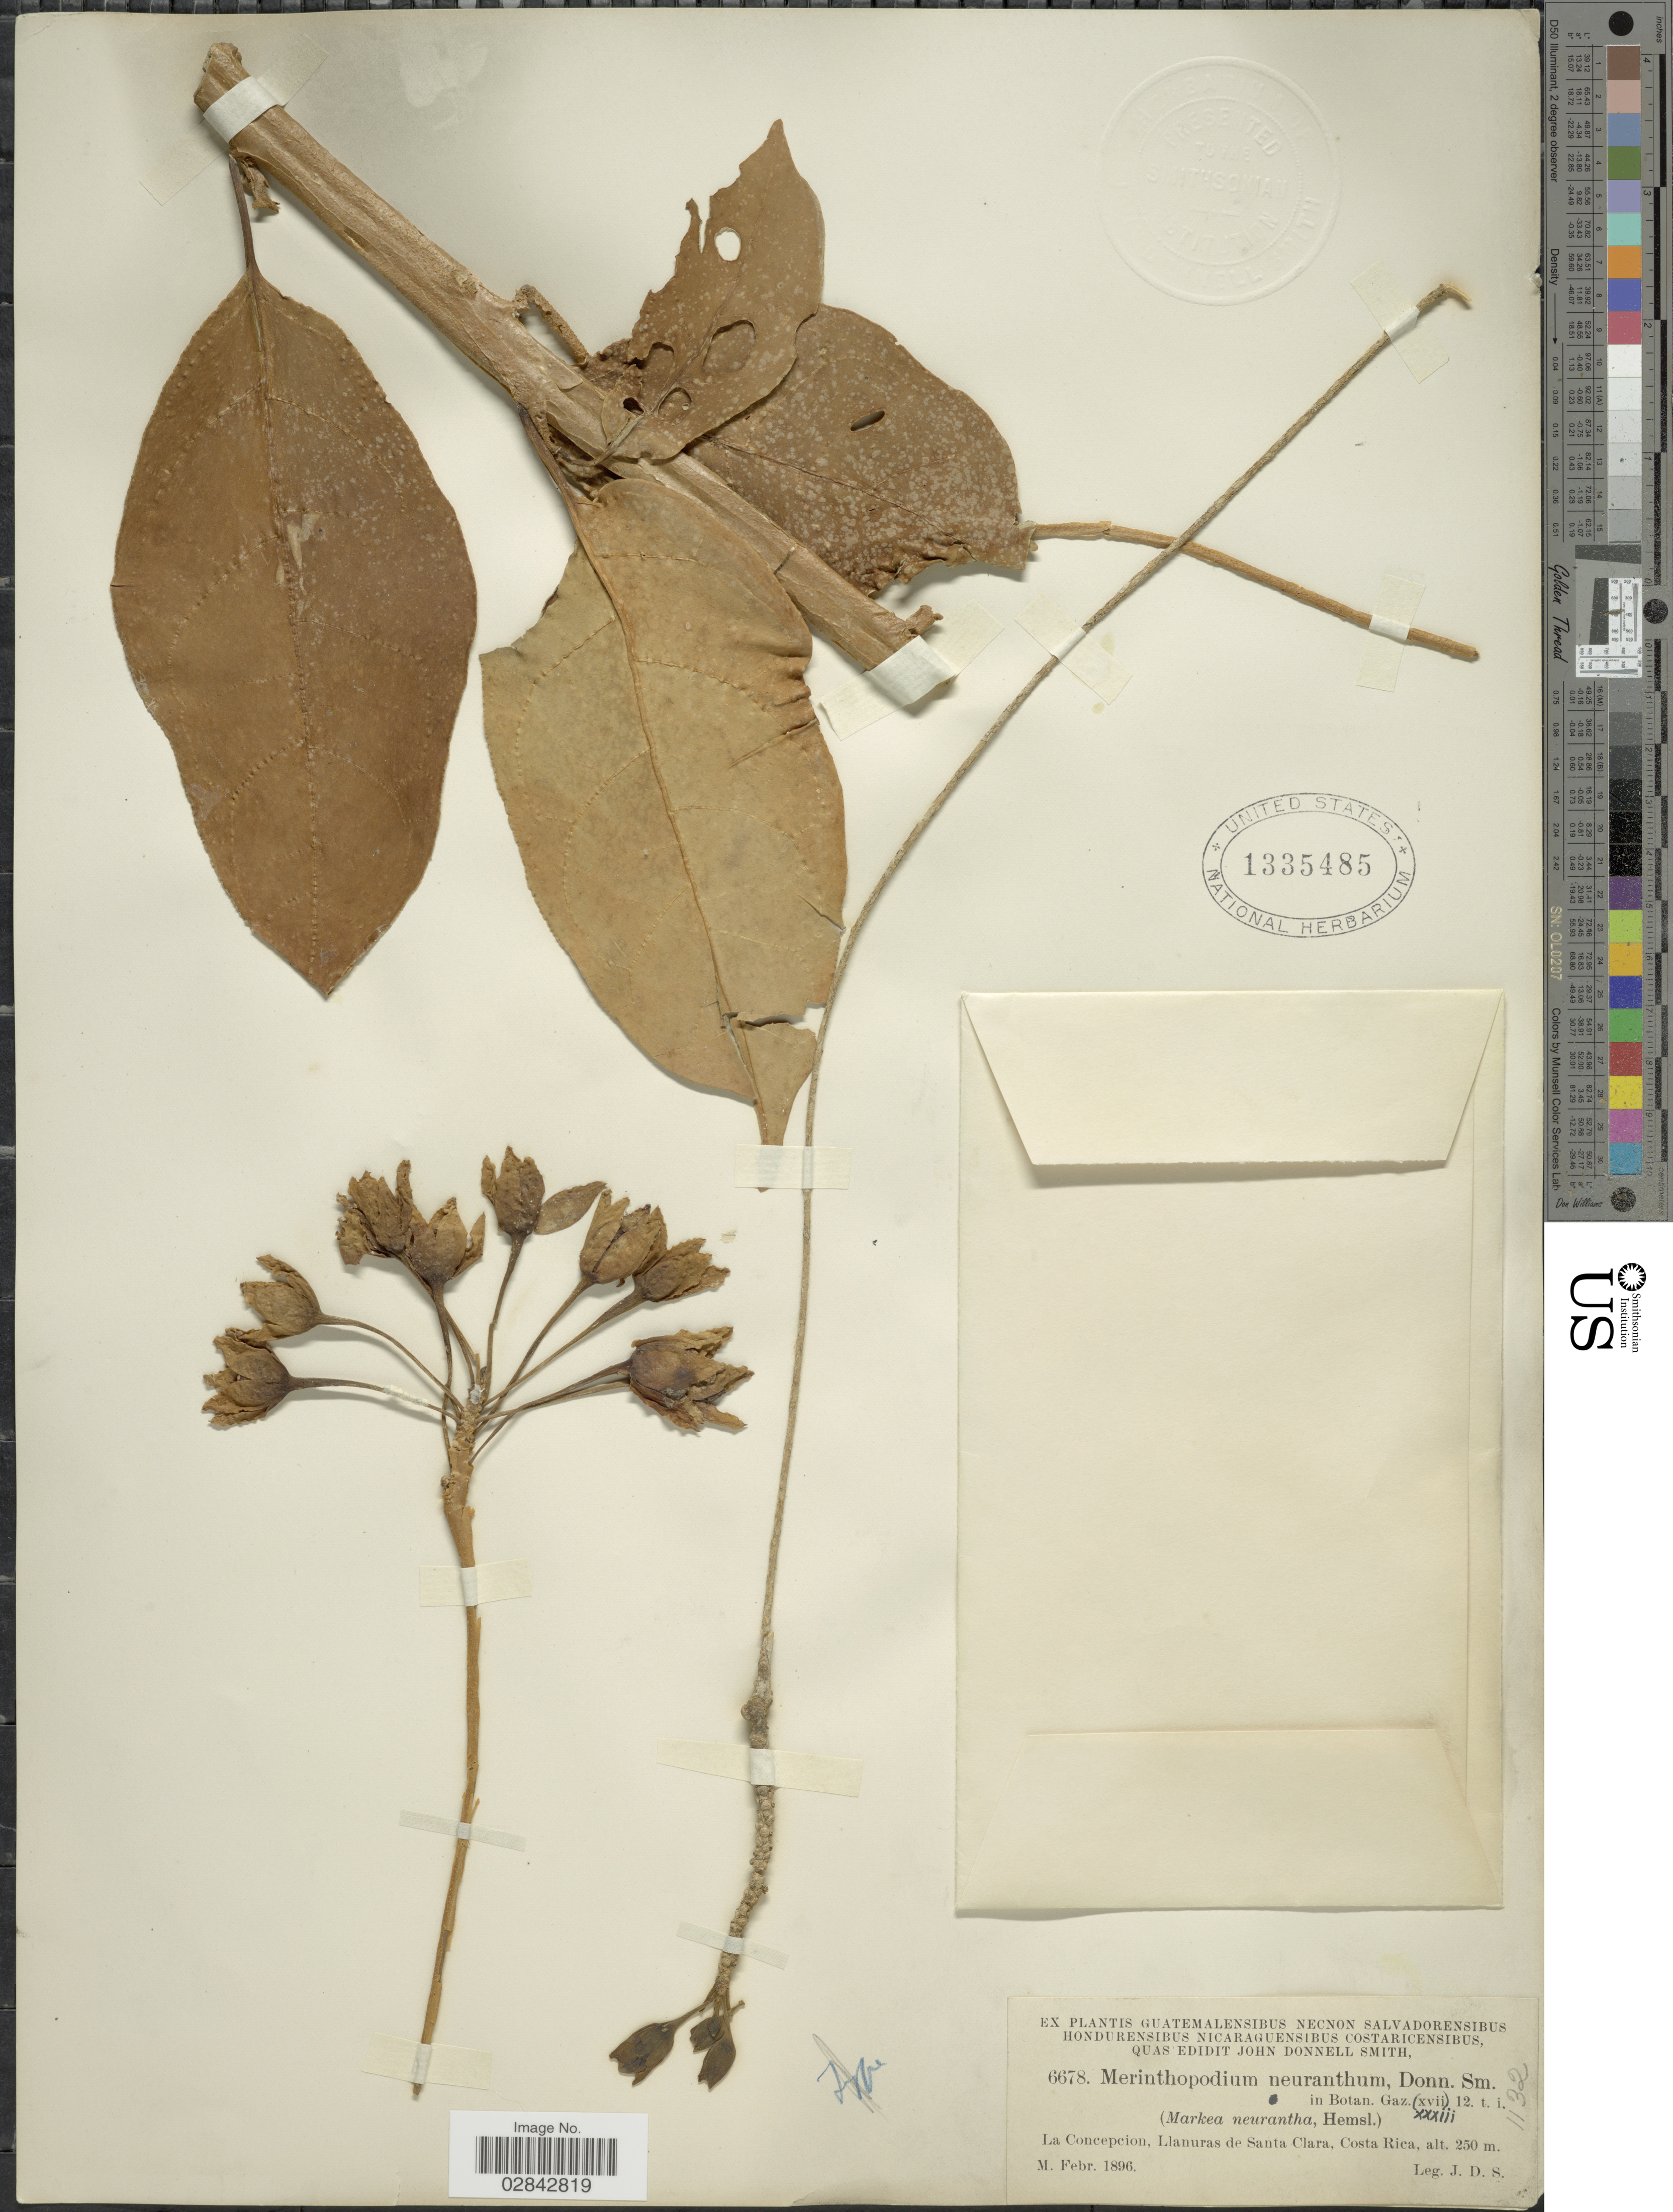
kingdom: Plantae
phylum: Tracheophyta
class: Magnoliopsida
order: Solanales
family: Solanaceae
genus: Markea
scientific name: Markea neurantha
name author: Hemsl.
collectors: J. Donnell Smith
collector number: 6678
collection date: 1896-02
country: Costa Rica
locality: La Concepcion, Llanuras de Santa Clara.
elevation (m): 250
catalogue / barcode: US 1335485